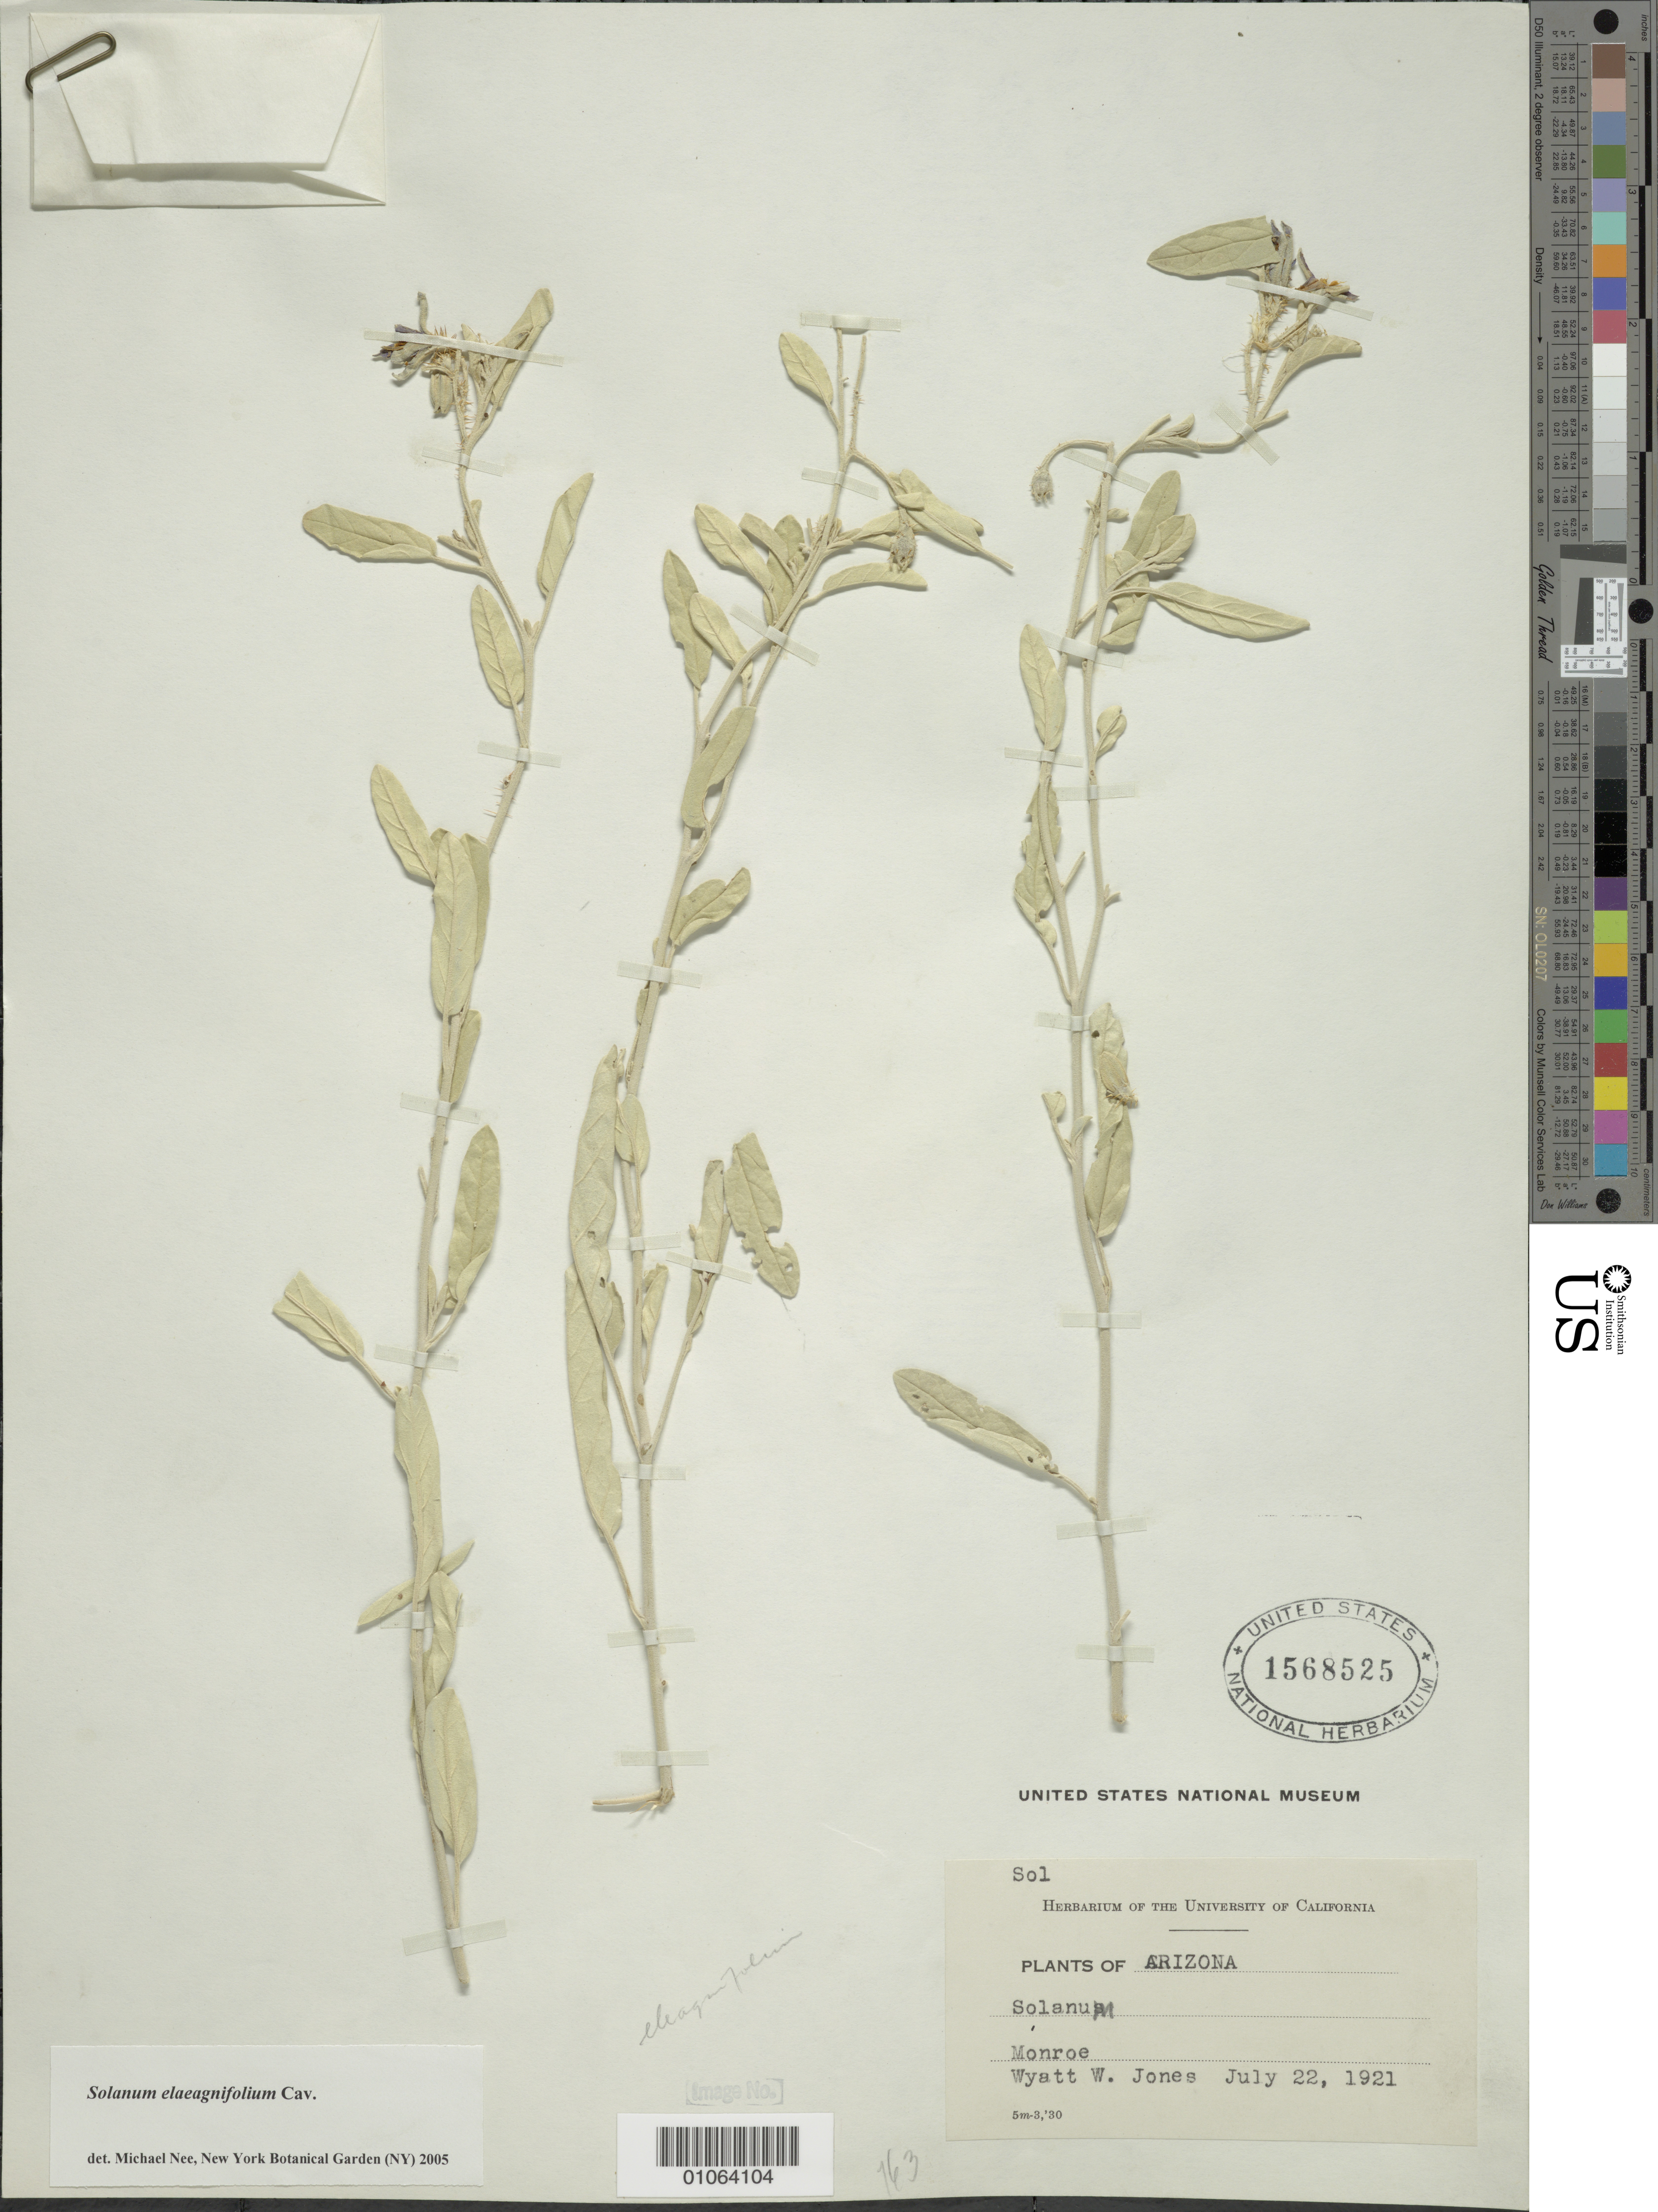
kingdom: Plantae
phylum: Tracheophyta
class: Magnoliopsida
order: Solanales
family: Solanaceae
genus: Solanum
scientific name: Solanum elaeagnifolium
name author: Cav.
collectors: W. W. Jones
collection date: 1921-07-22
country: United States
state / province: Arizona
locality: Monroe.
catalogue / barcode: US 1568525